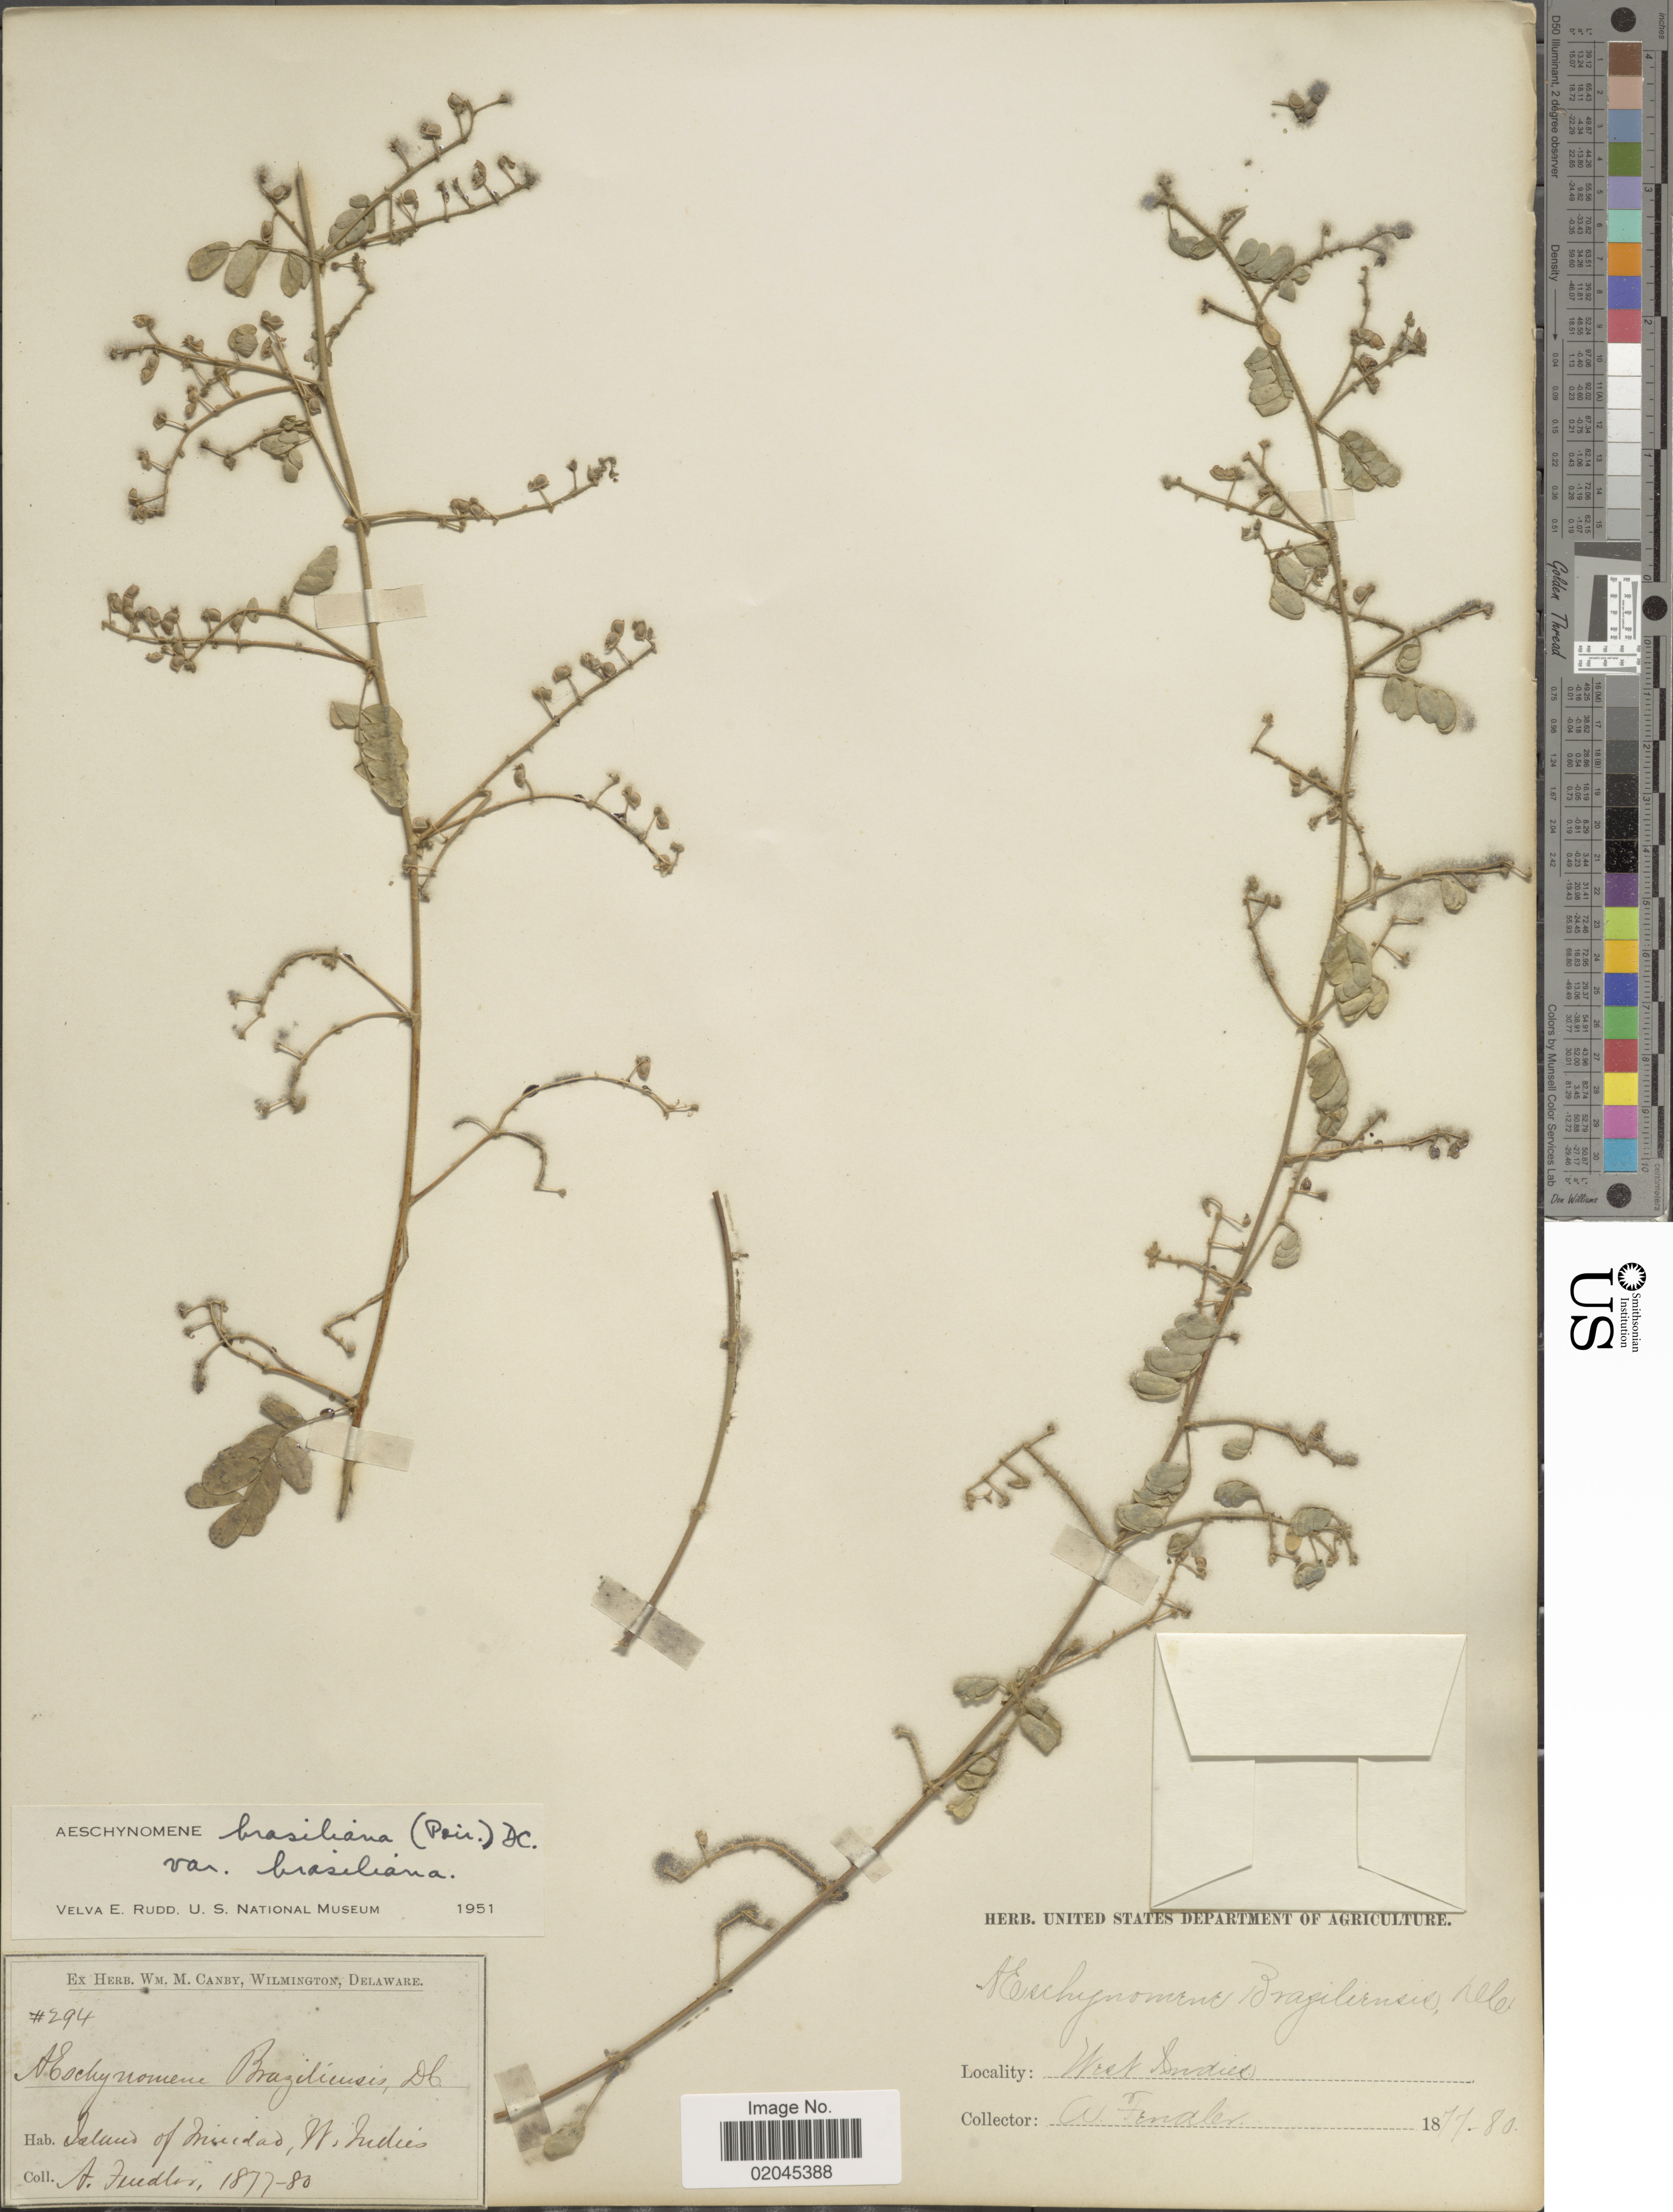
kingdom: Plantae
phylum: Tracheophyta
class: Magnoliopsida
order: Fabales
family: Fabaceae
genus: Aeschynomene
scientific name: Aeschynomene brasiliana var. brasiliana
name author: (Poir.) DC.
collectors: A. Fendler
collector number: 294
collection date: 1877/1880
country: Trinidad and Tobago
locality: West Indies, Island of Trinidad, W. Indies